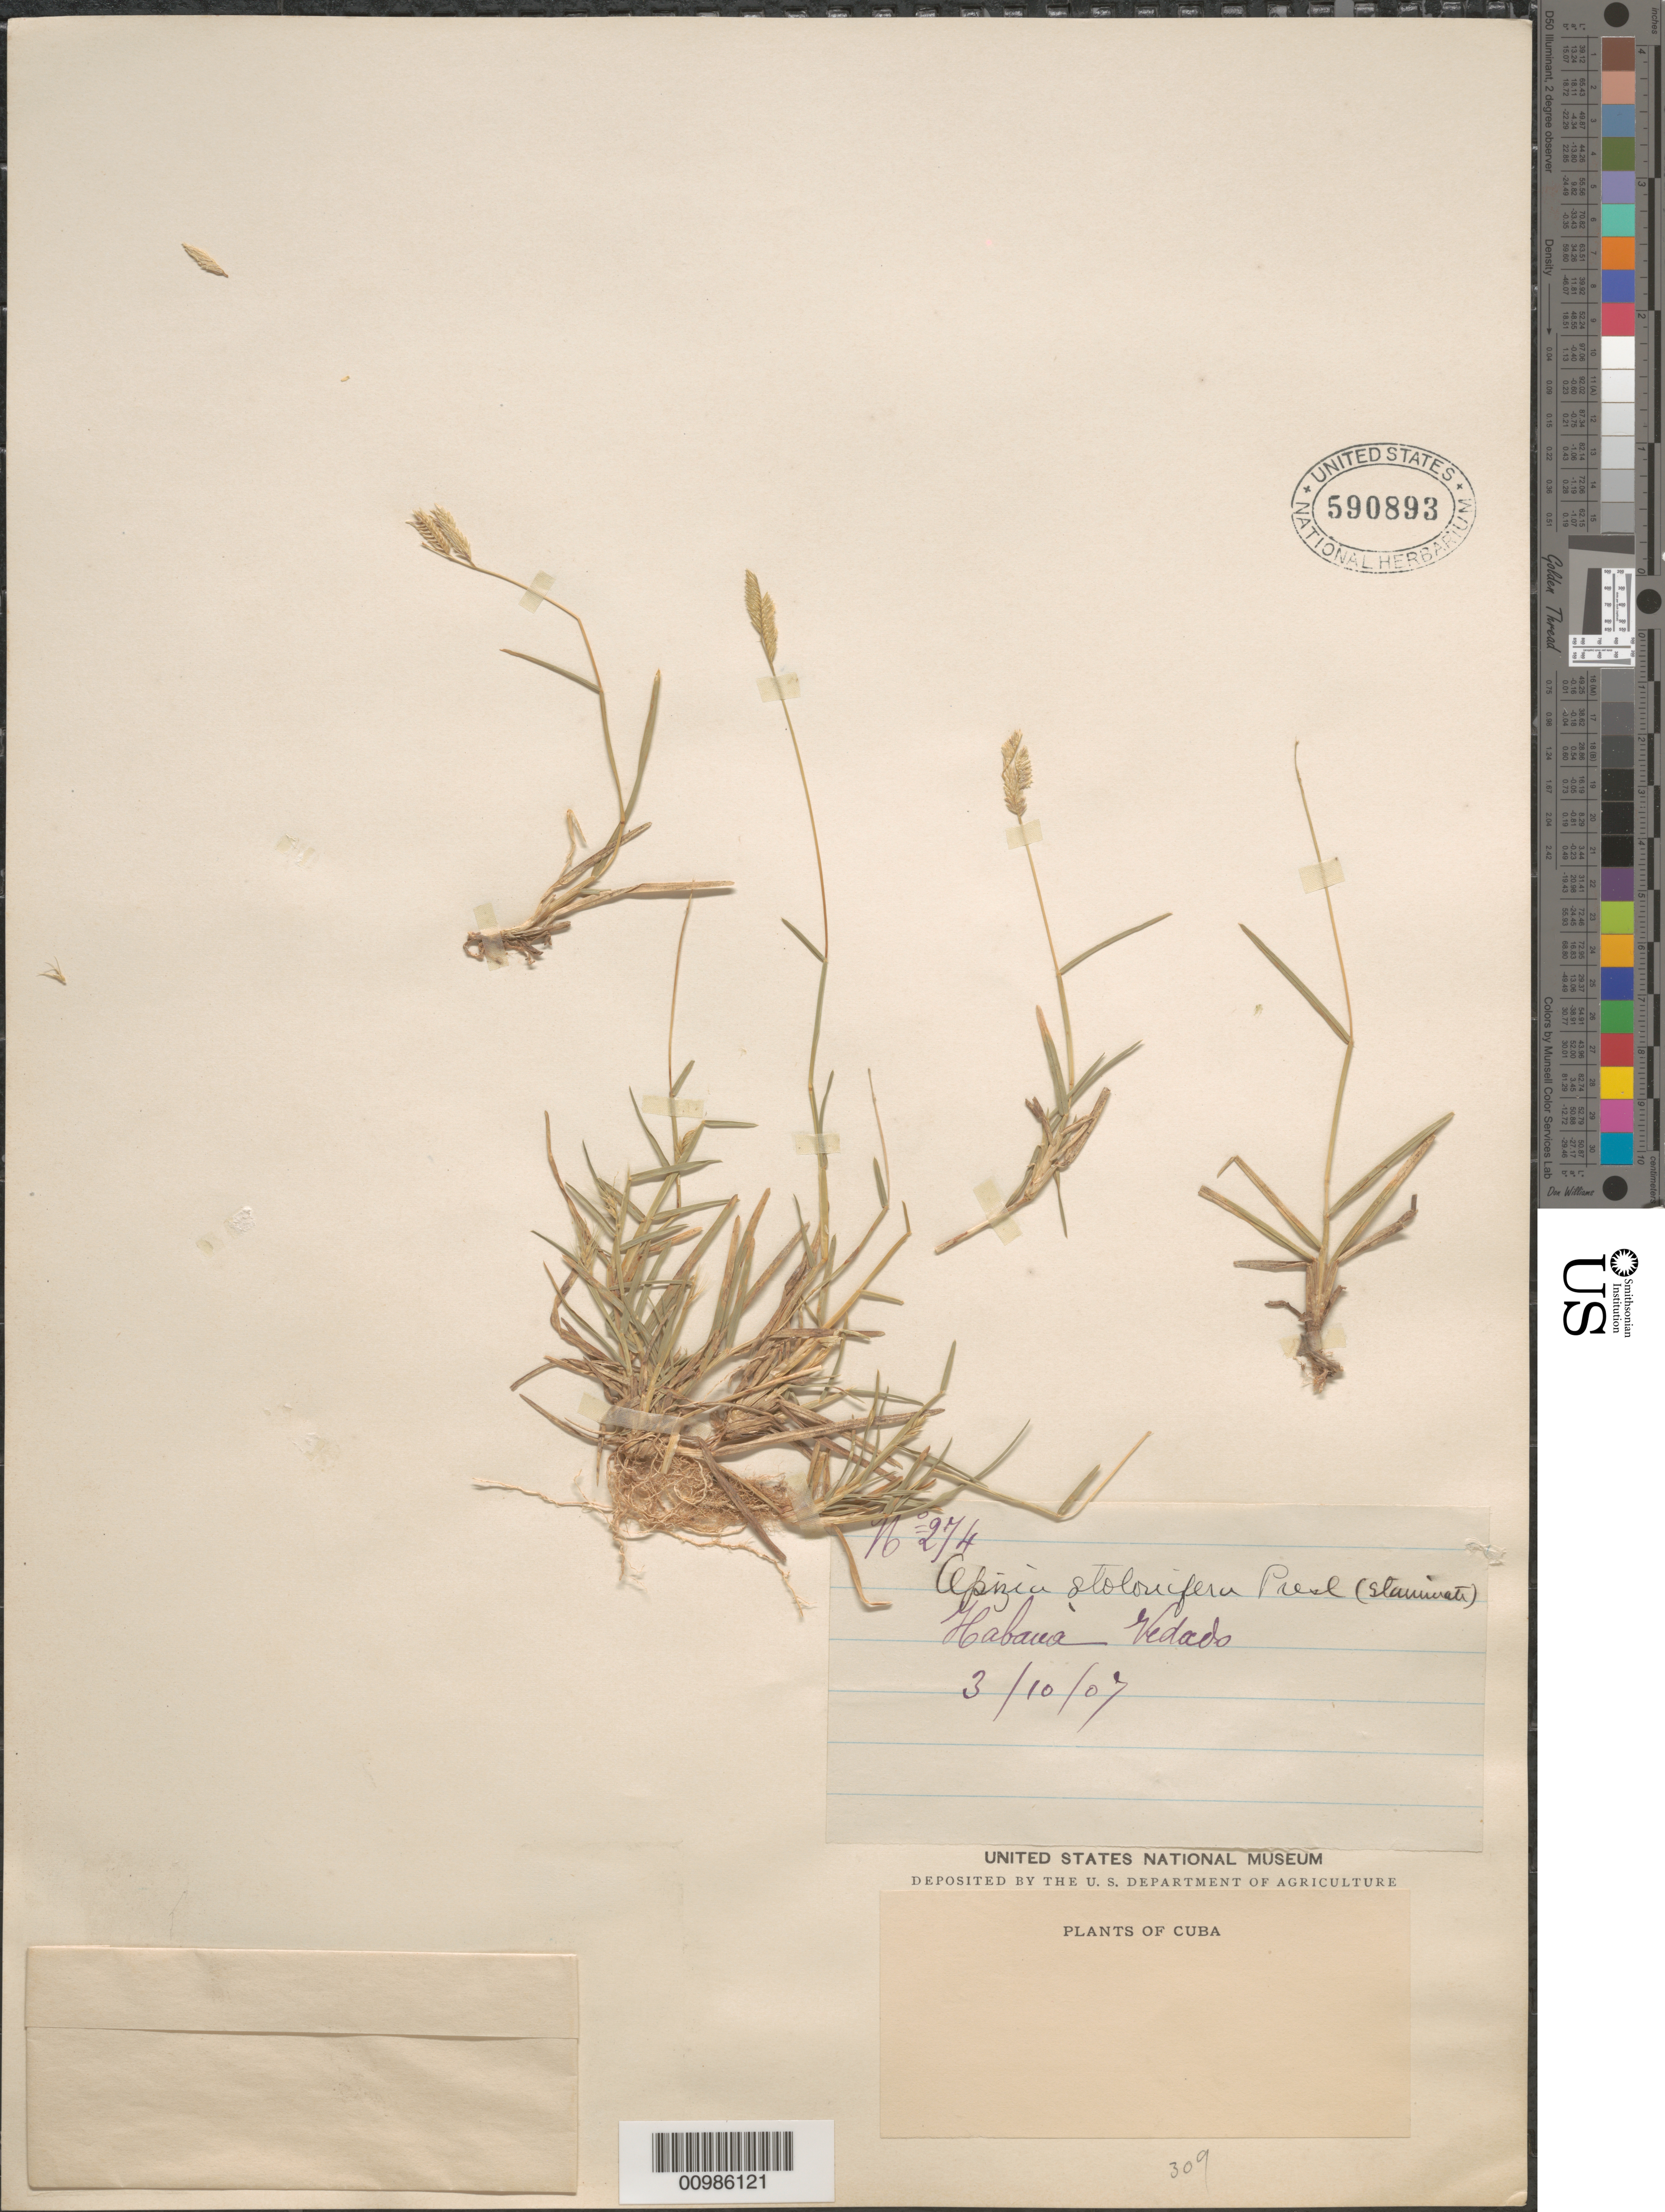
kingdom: Plantae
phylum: Tracheophyta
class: Liliopsida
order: Poales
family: Poaceae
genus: Bouteloua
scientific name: Bouteloua dimorpha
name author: Columbus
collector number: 274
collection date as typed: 10 Mar 1907 or 03 Oct 1907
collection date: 1907-03-10 or 1907-10-03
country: Cuba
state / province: La Habana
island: Cuba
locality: Vedado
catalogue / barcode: US 590893